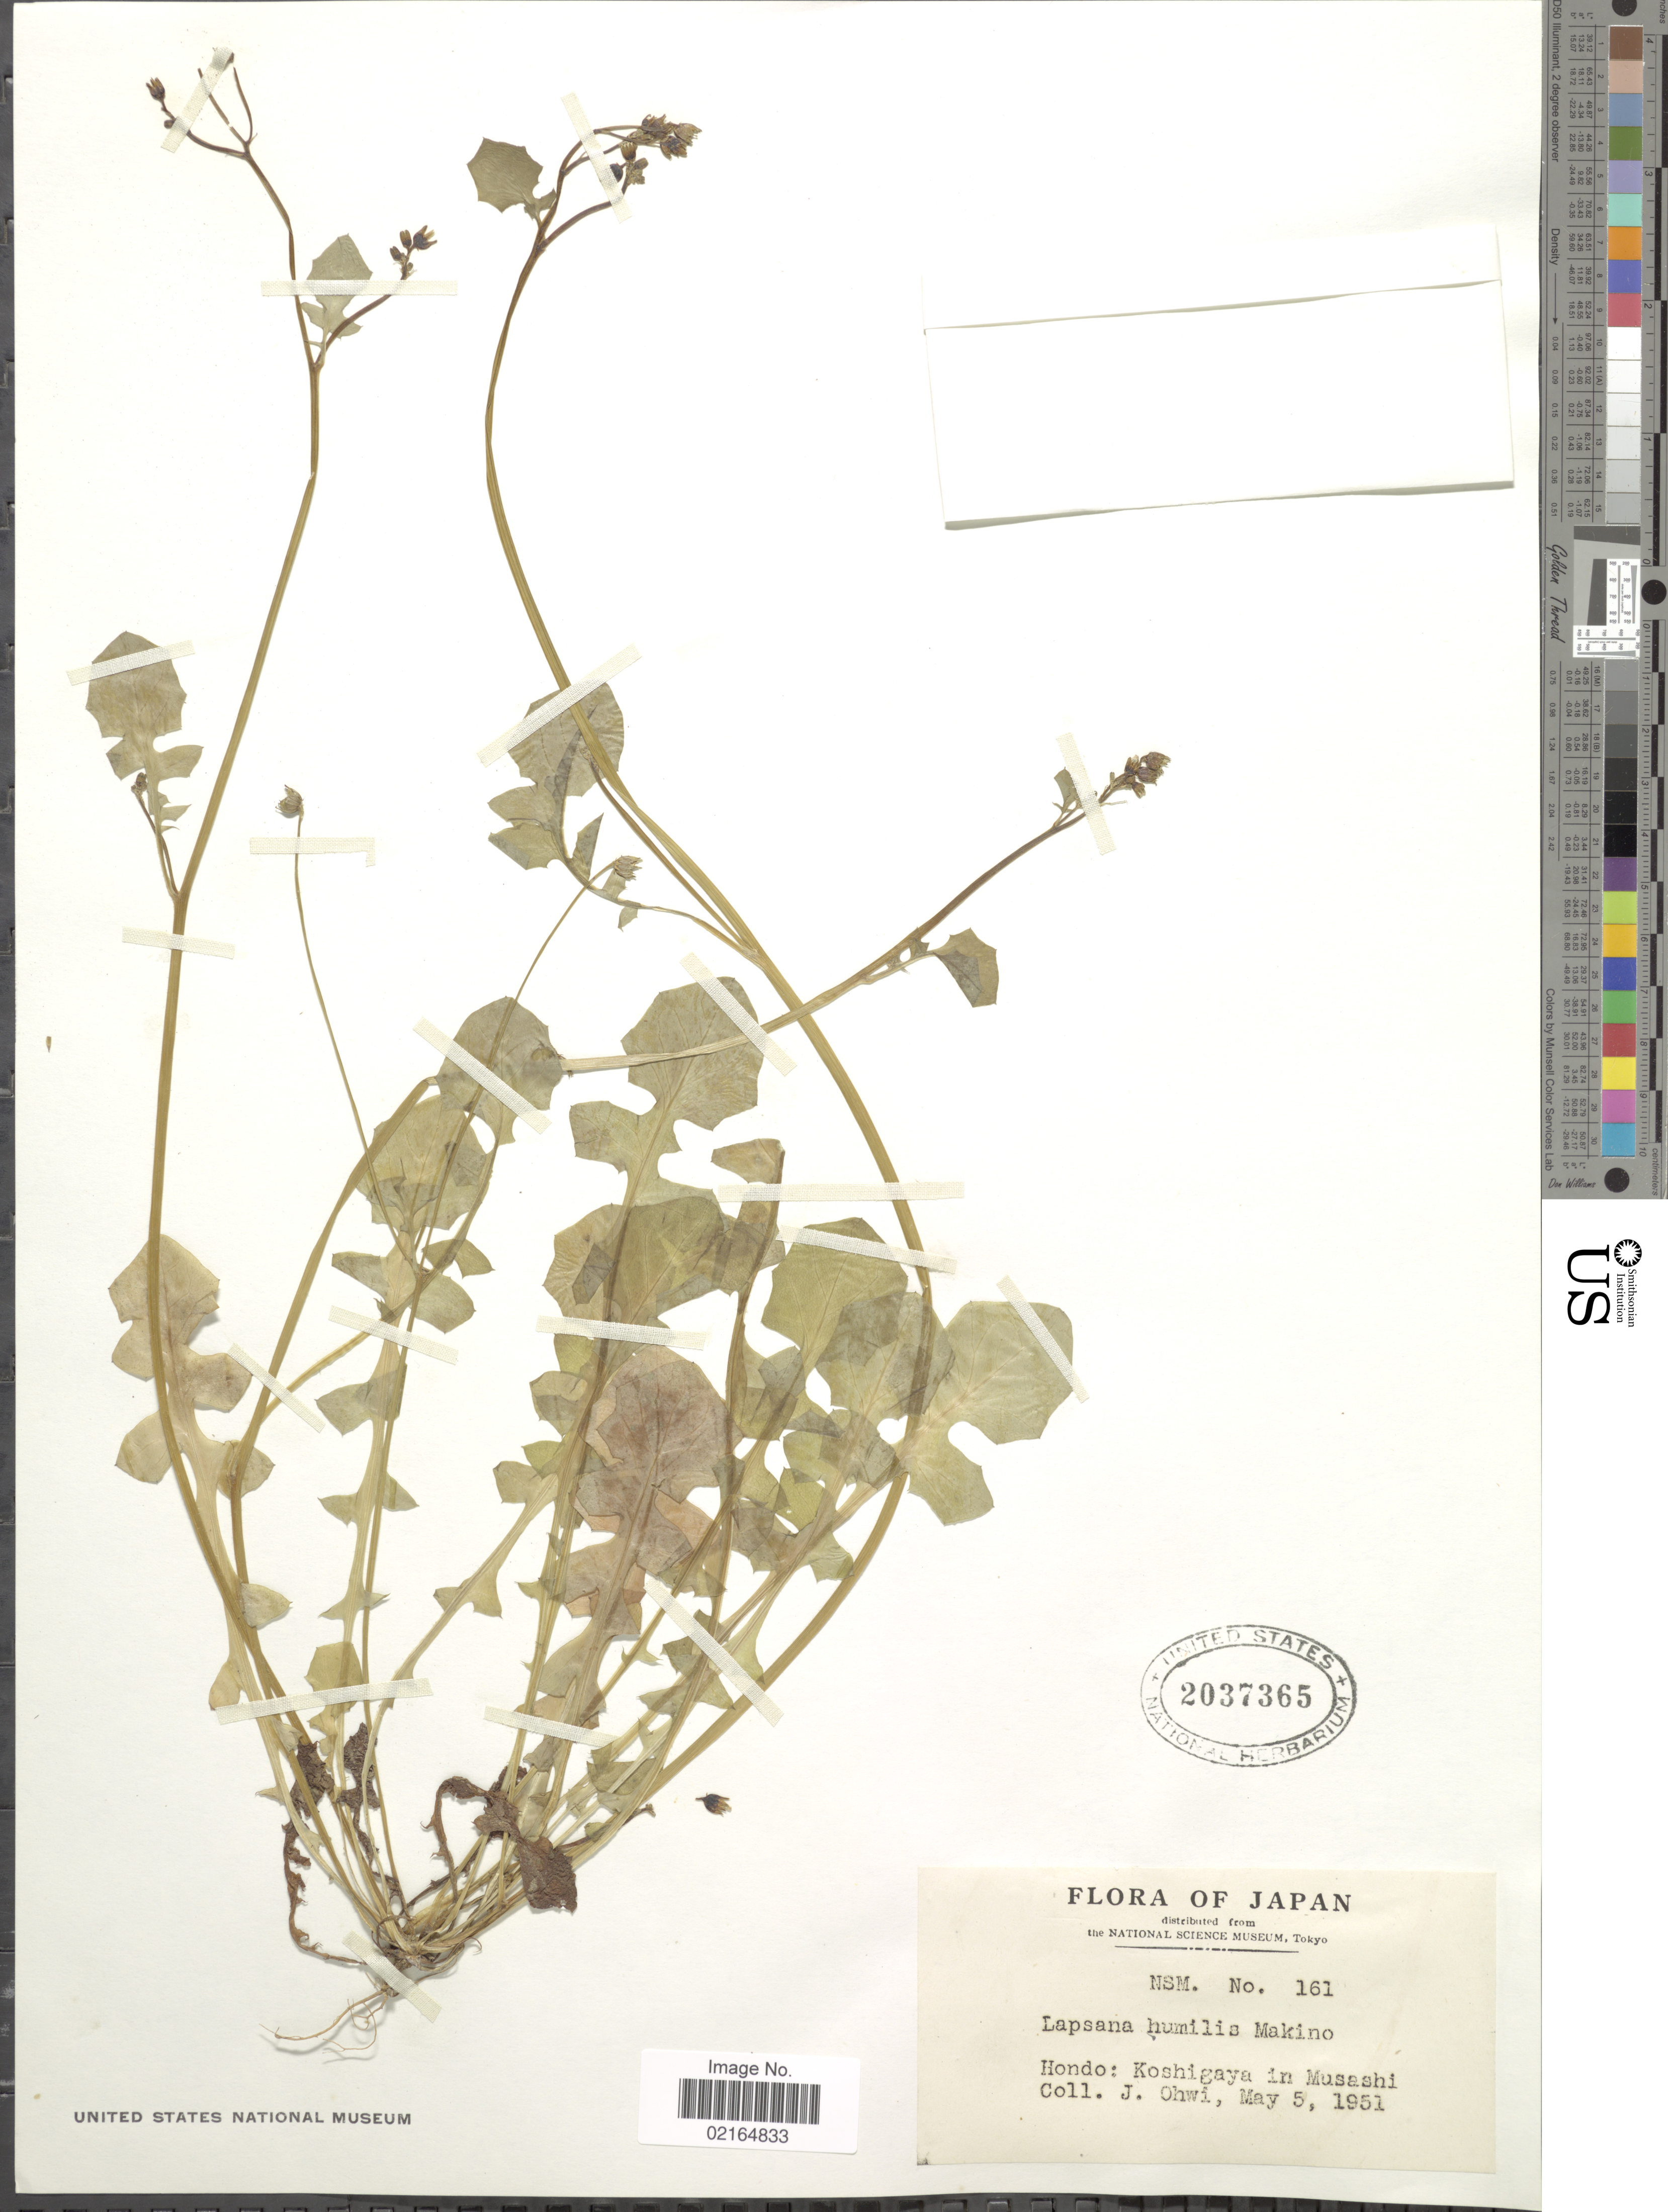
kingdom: Plantae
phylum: Tracheophyta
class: Magnoliopsida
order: Asterales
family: Asteraceae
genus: Lapsanastrum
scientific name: Lapsanastrum humile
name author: (Thunb.) Pak & K. Bremer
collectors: J. Ohwi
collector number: NSM. 161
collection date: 1951-05-05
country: Japan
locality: Hondo: Koshigaya in Musashi.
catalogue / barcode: US 2037365